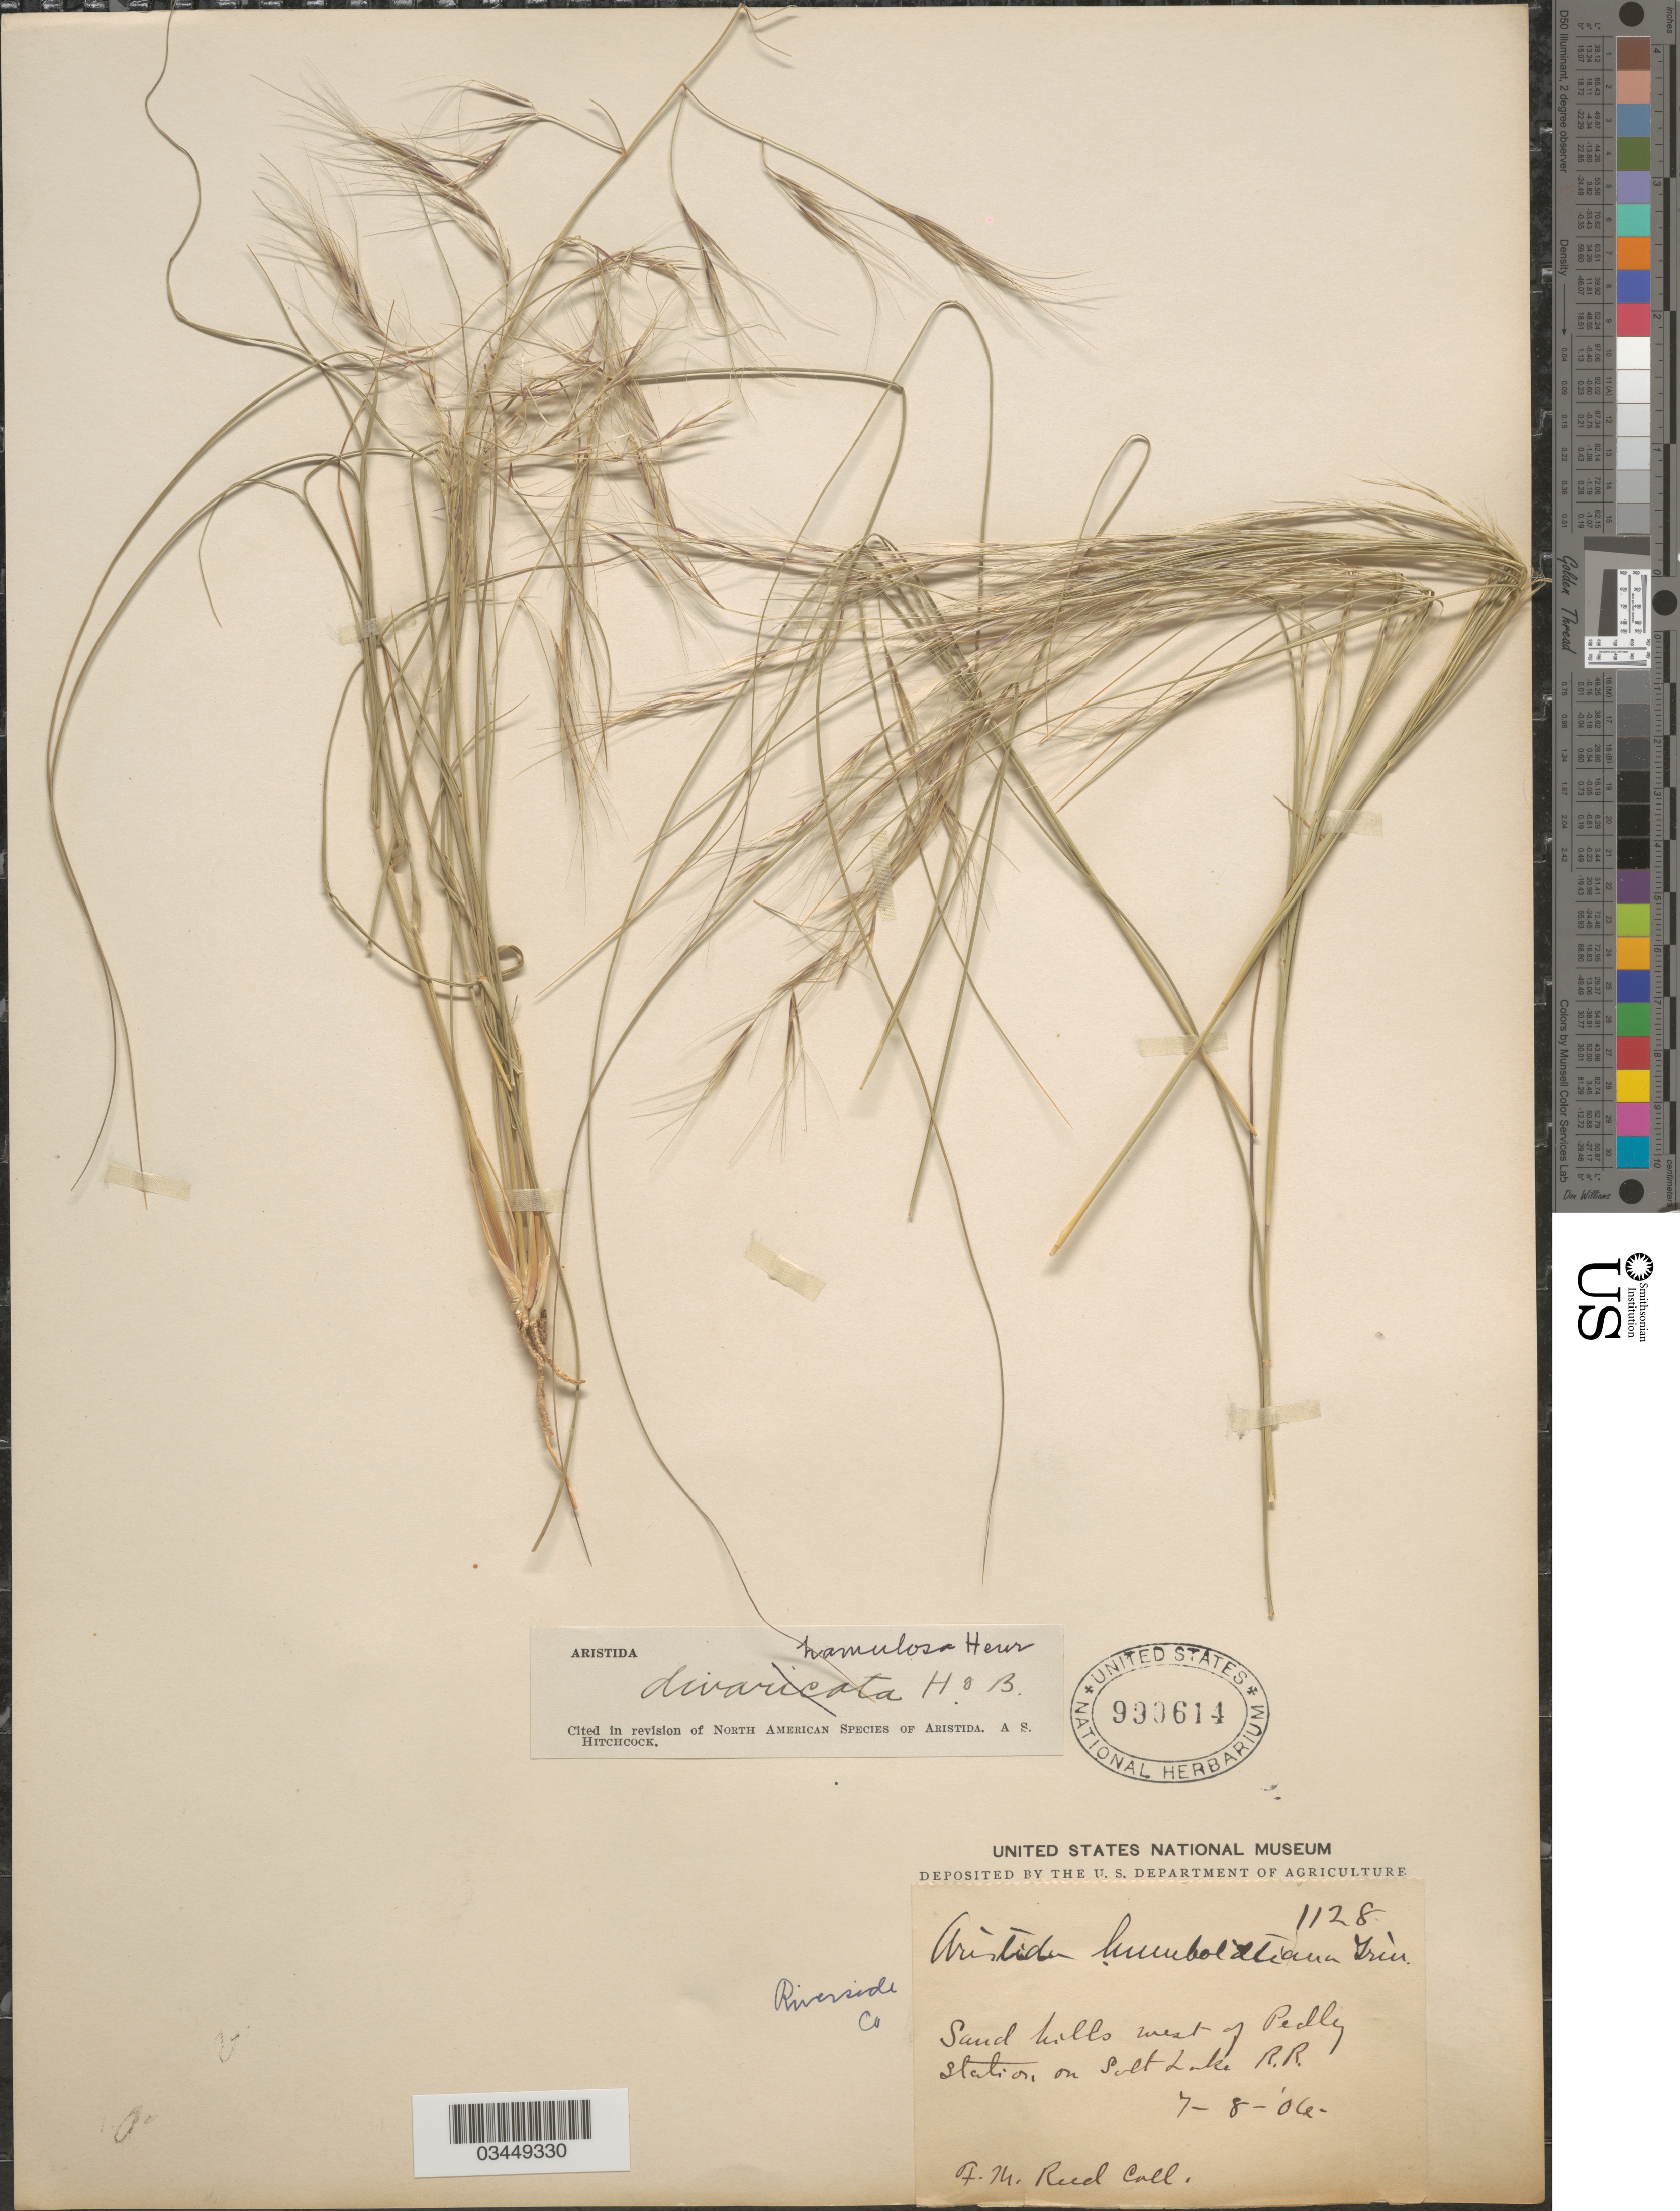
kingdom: Plantae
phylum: Tracheophyta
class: Liliopsida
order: Poales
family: Poaceae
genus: Aristida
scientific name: Aristida hamulosa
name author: Henr.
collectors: F. Reed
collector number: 1128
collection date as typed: Transcribed d/m/y: 8/7/6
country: United States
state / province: California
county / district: Riverside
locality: Sand hills west of Pedly Station on Salt Lake R. R. Riverside Co.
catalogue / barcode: US 990614